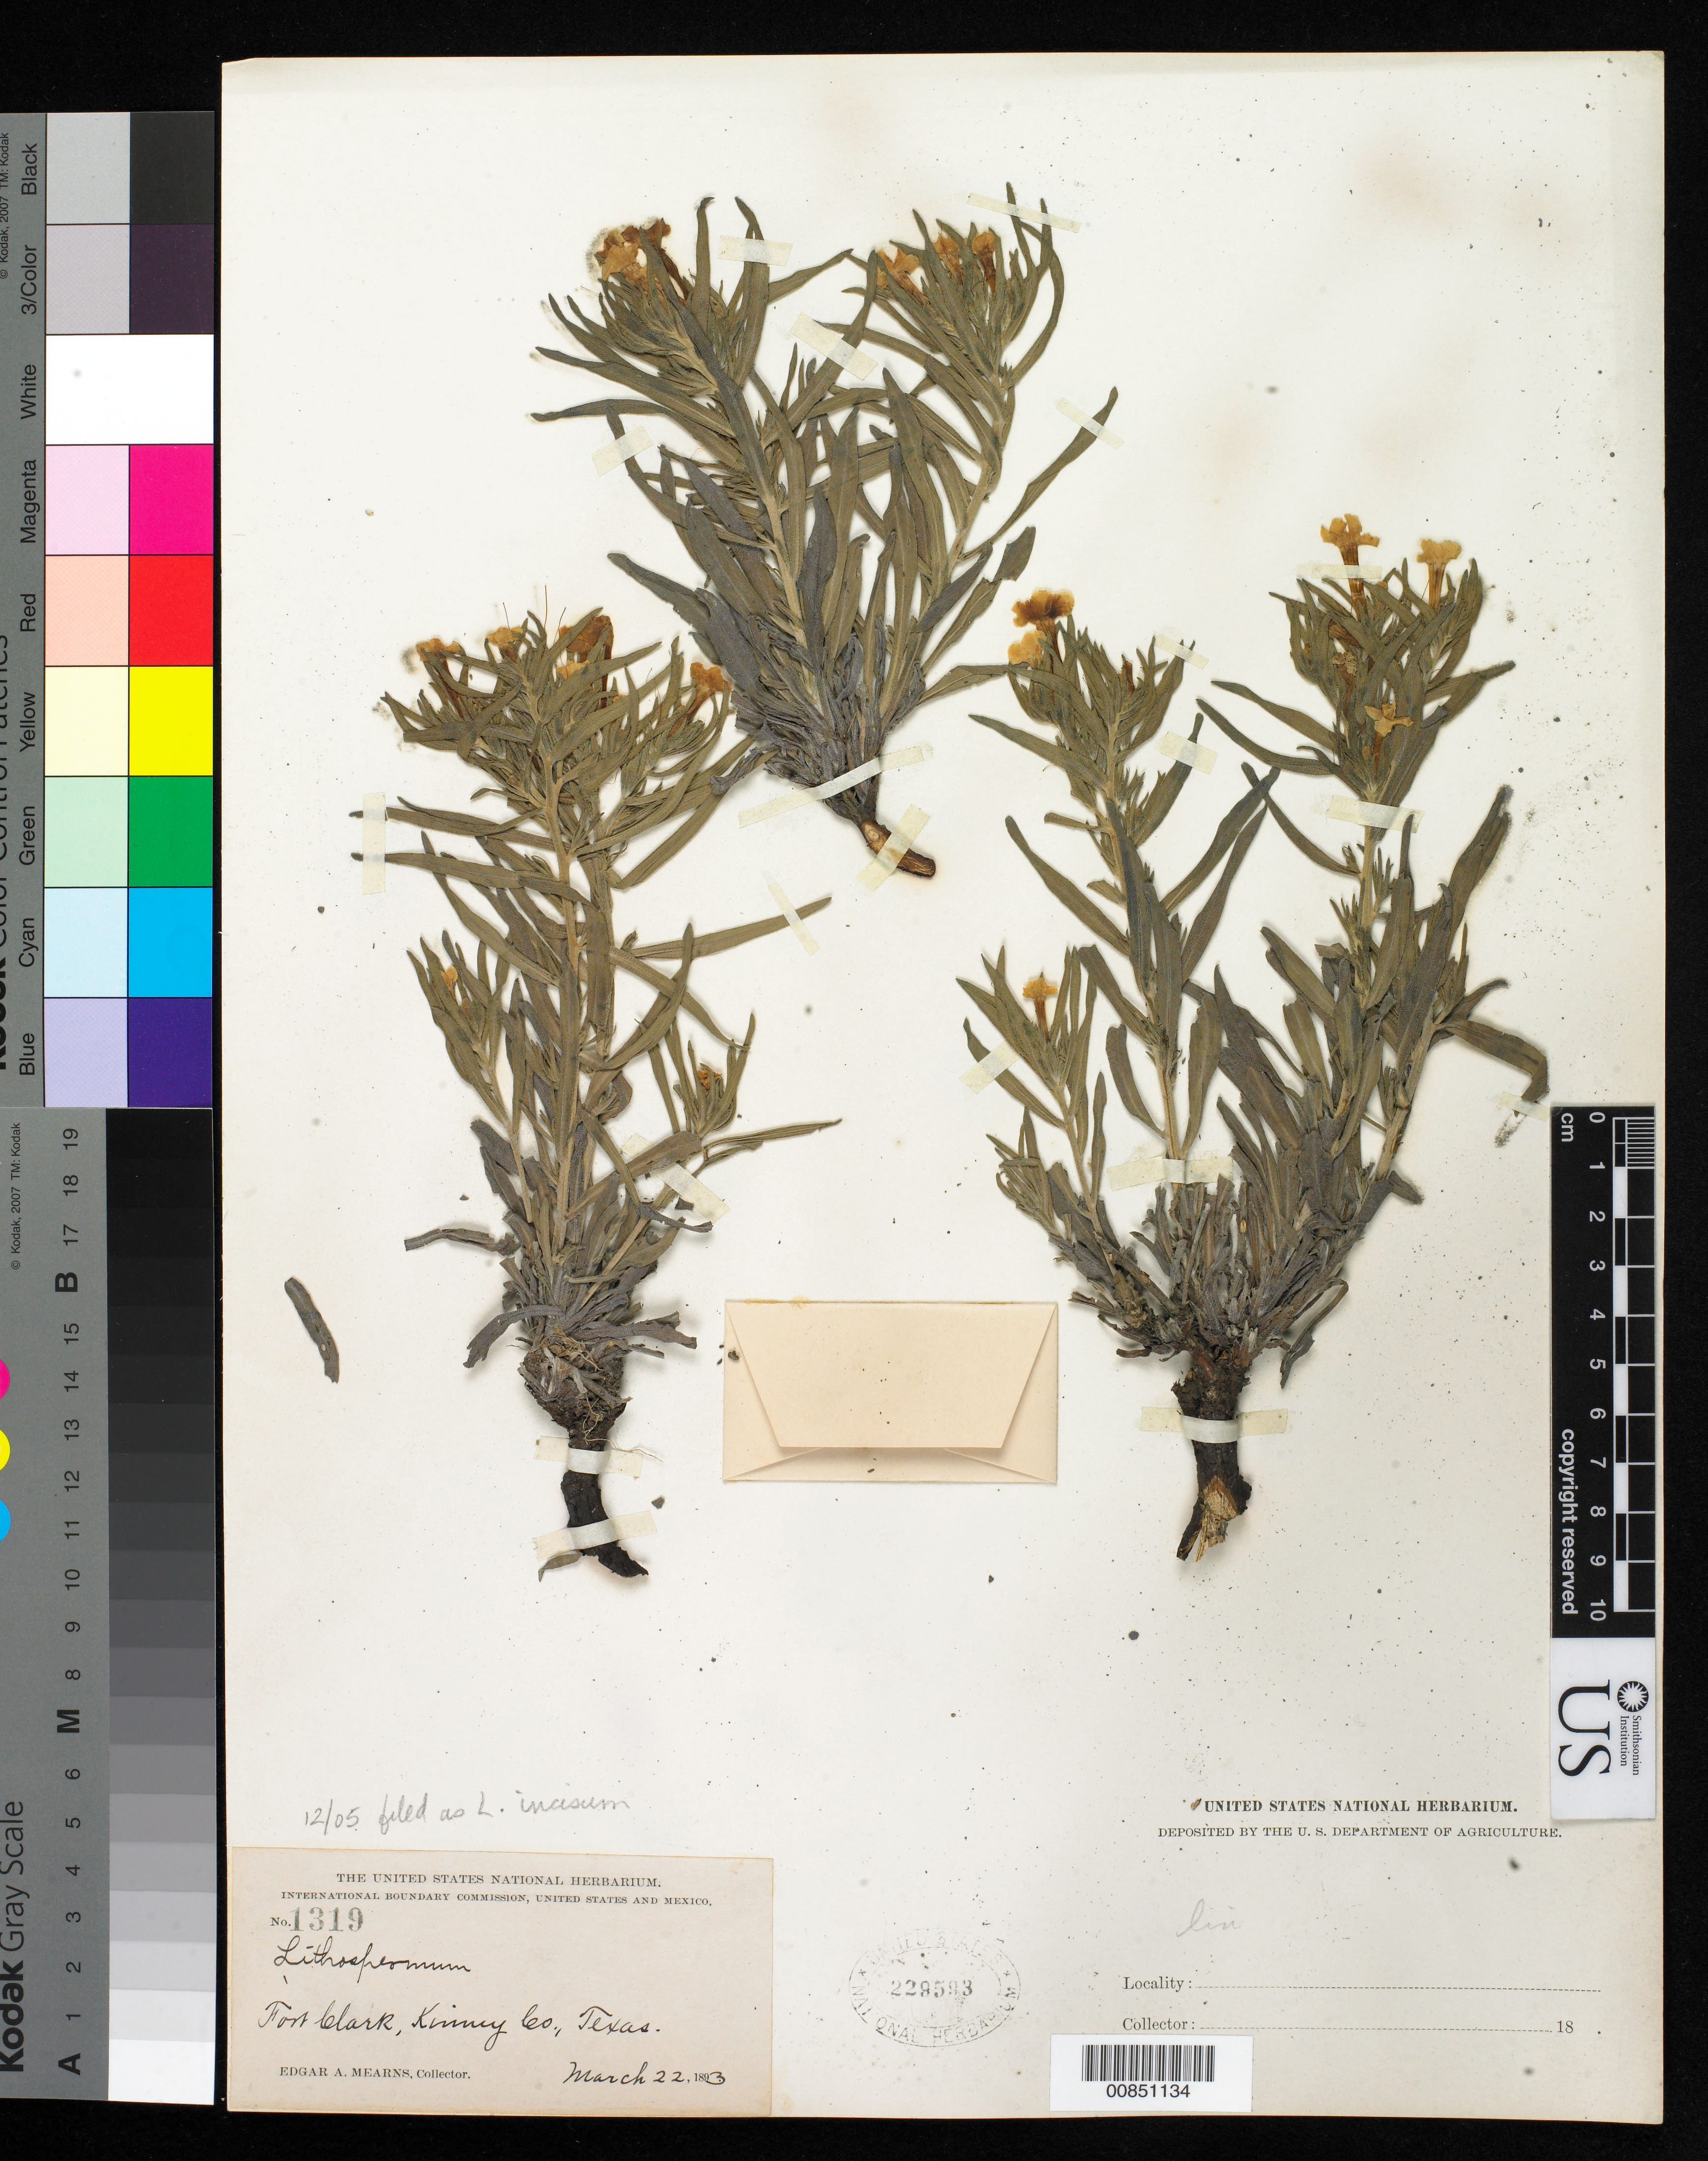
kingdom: Plantae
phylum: Tracheophyta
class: Magnoliopsida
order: Boraginales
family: Boraginaceae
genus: Lithospermum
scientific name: Lithospermum incisum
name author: Lehm.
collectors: E. A. Mearns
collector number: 1319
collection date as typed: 22 Mar 1893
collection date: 1893-03-22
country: United States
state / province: Texas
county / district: Kinney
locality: Fort Clark, Kinney County, Texas.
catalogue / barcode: US 229593